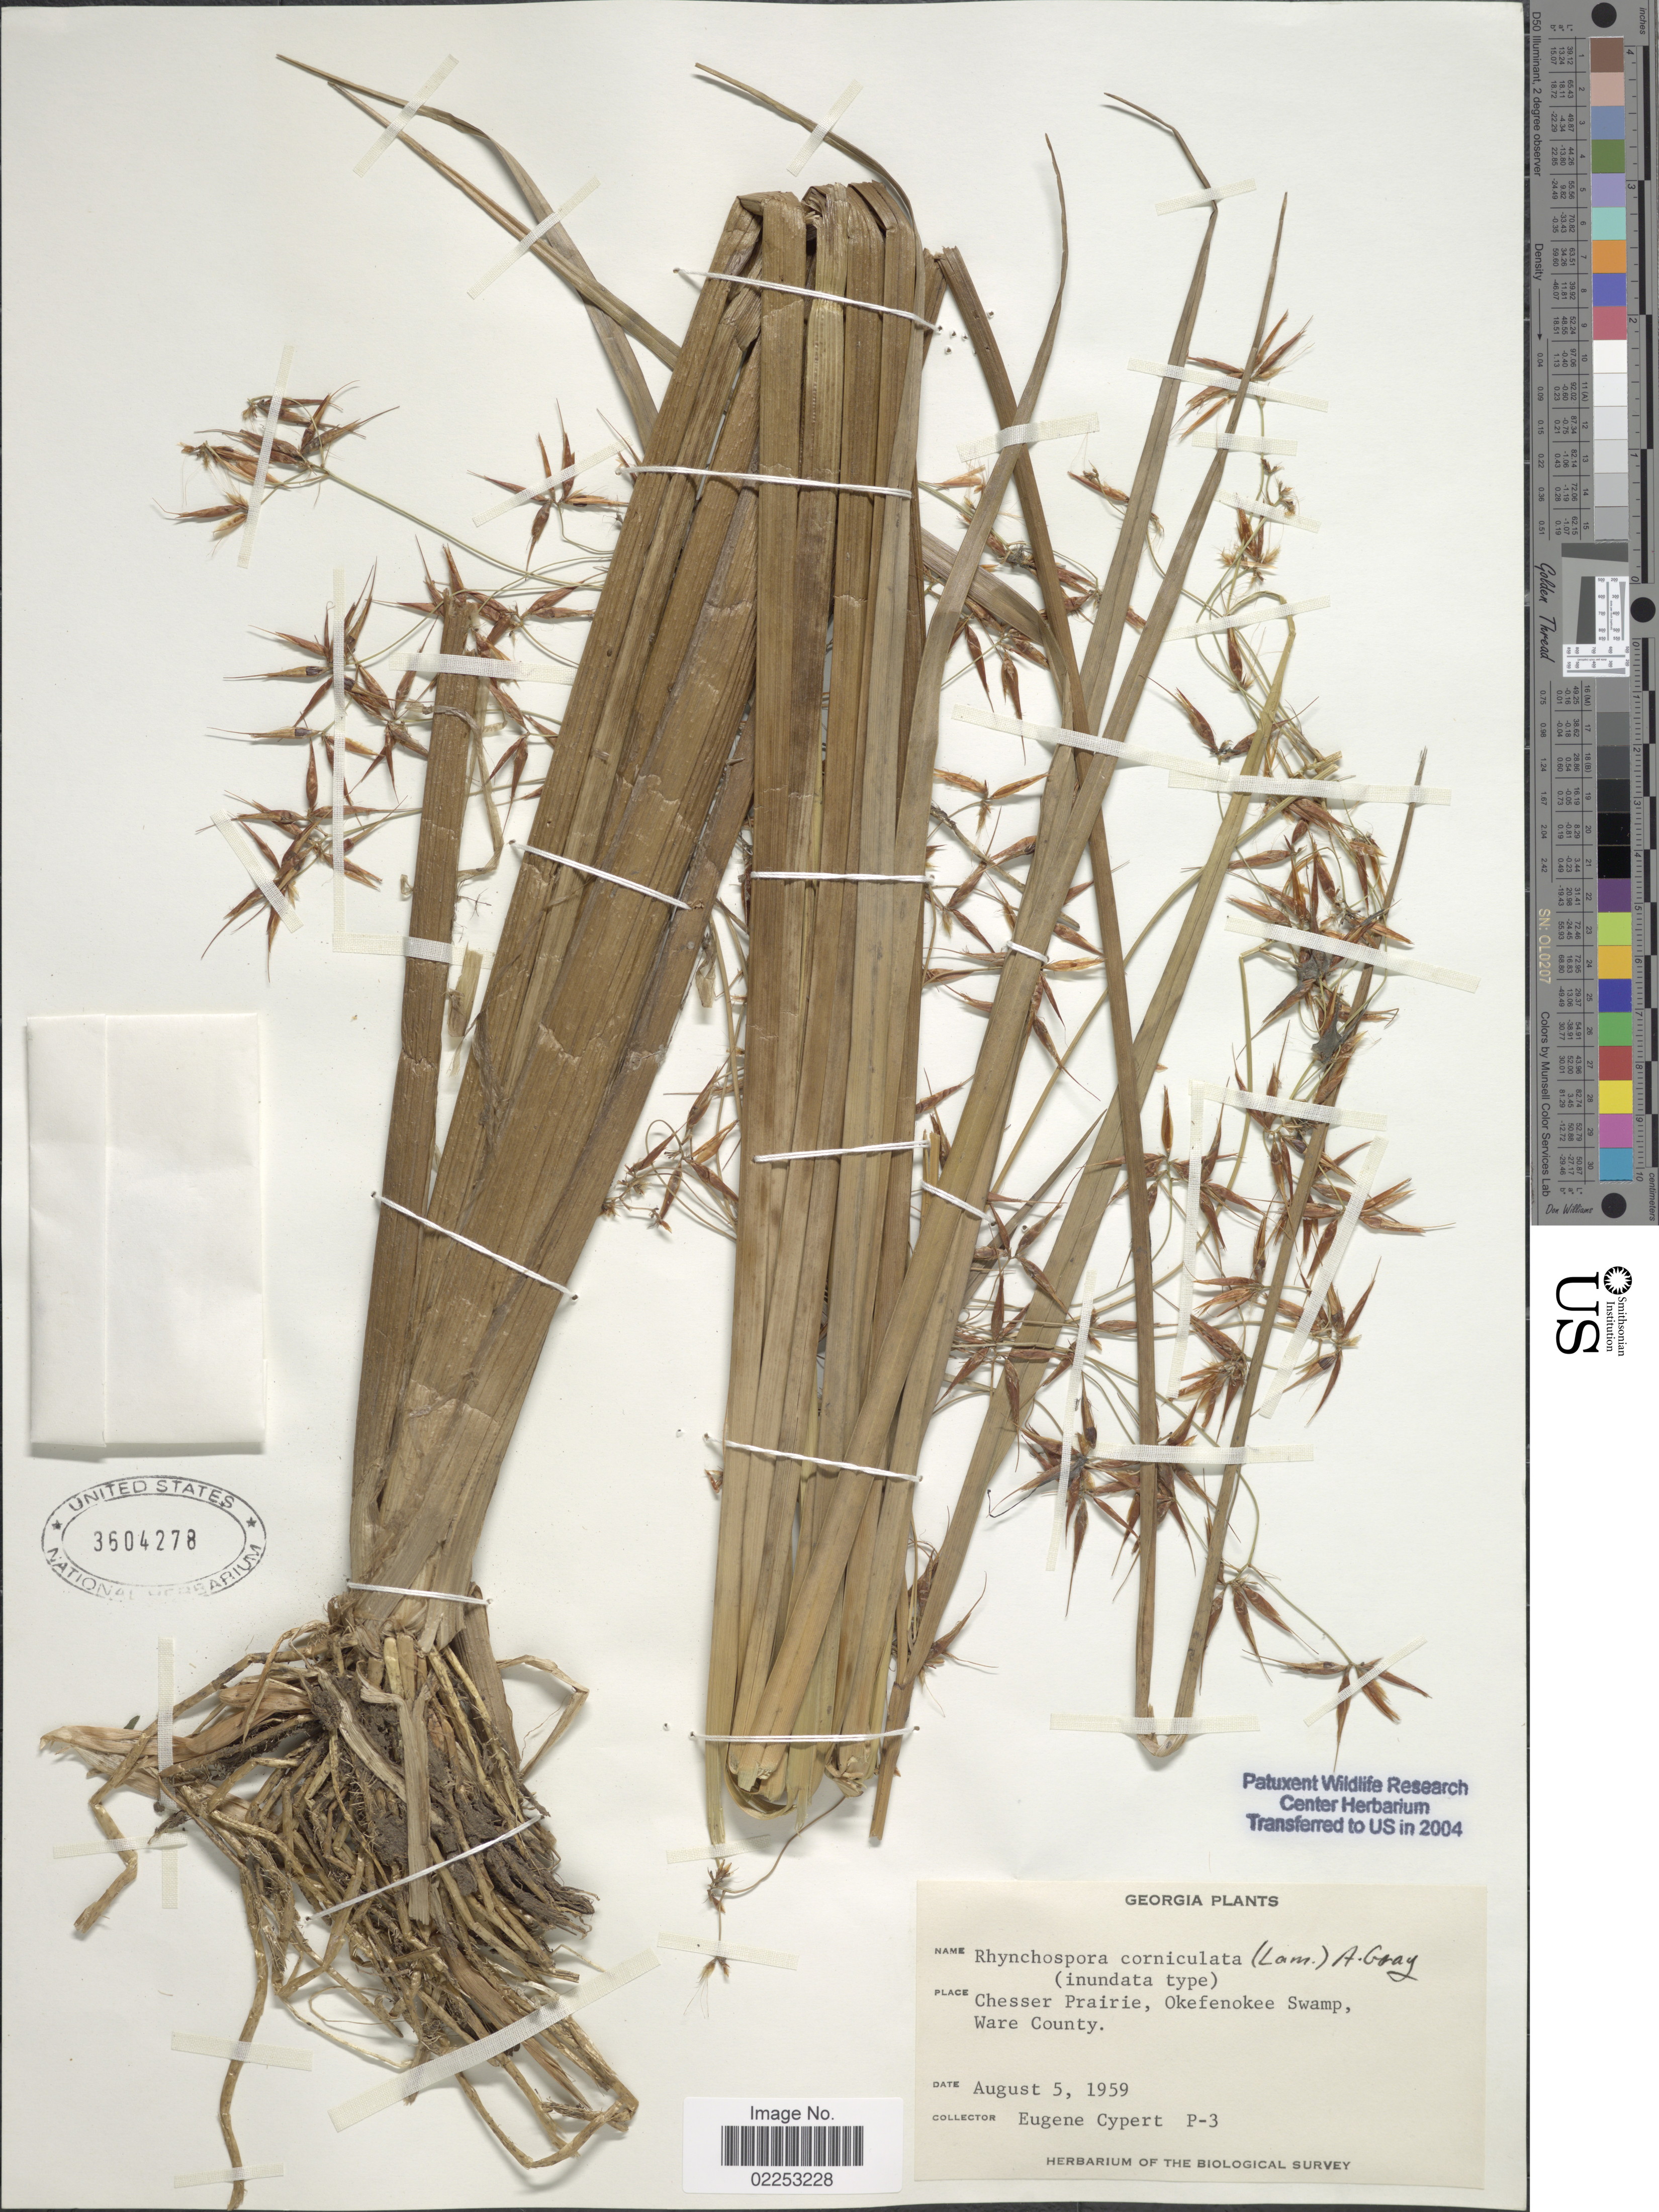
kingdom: Plantae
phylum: Tracheophyta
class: Liliopsida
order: Poales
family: Cyperaceae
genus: Rhynchospora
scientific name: Rhynchospora corniculata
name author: (Lam.) A. Gray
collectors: E. Cypert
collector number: P-3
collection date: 1959-08-05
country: United States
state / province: Georgia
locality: Chesser Prairie, Okefenokee Swamp, Ware County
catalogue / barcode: US 3604278